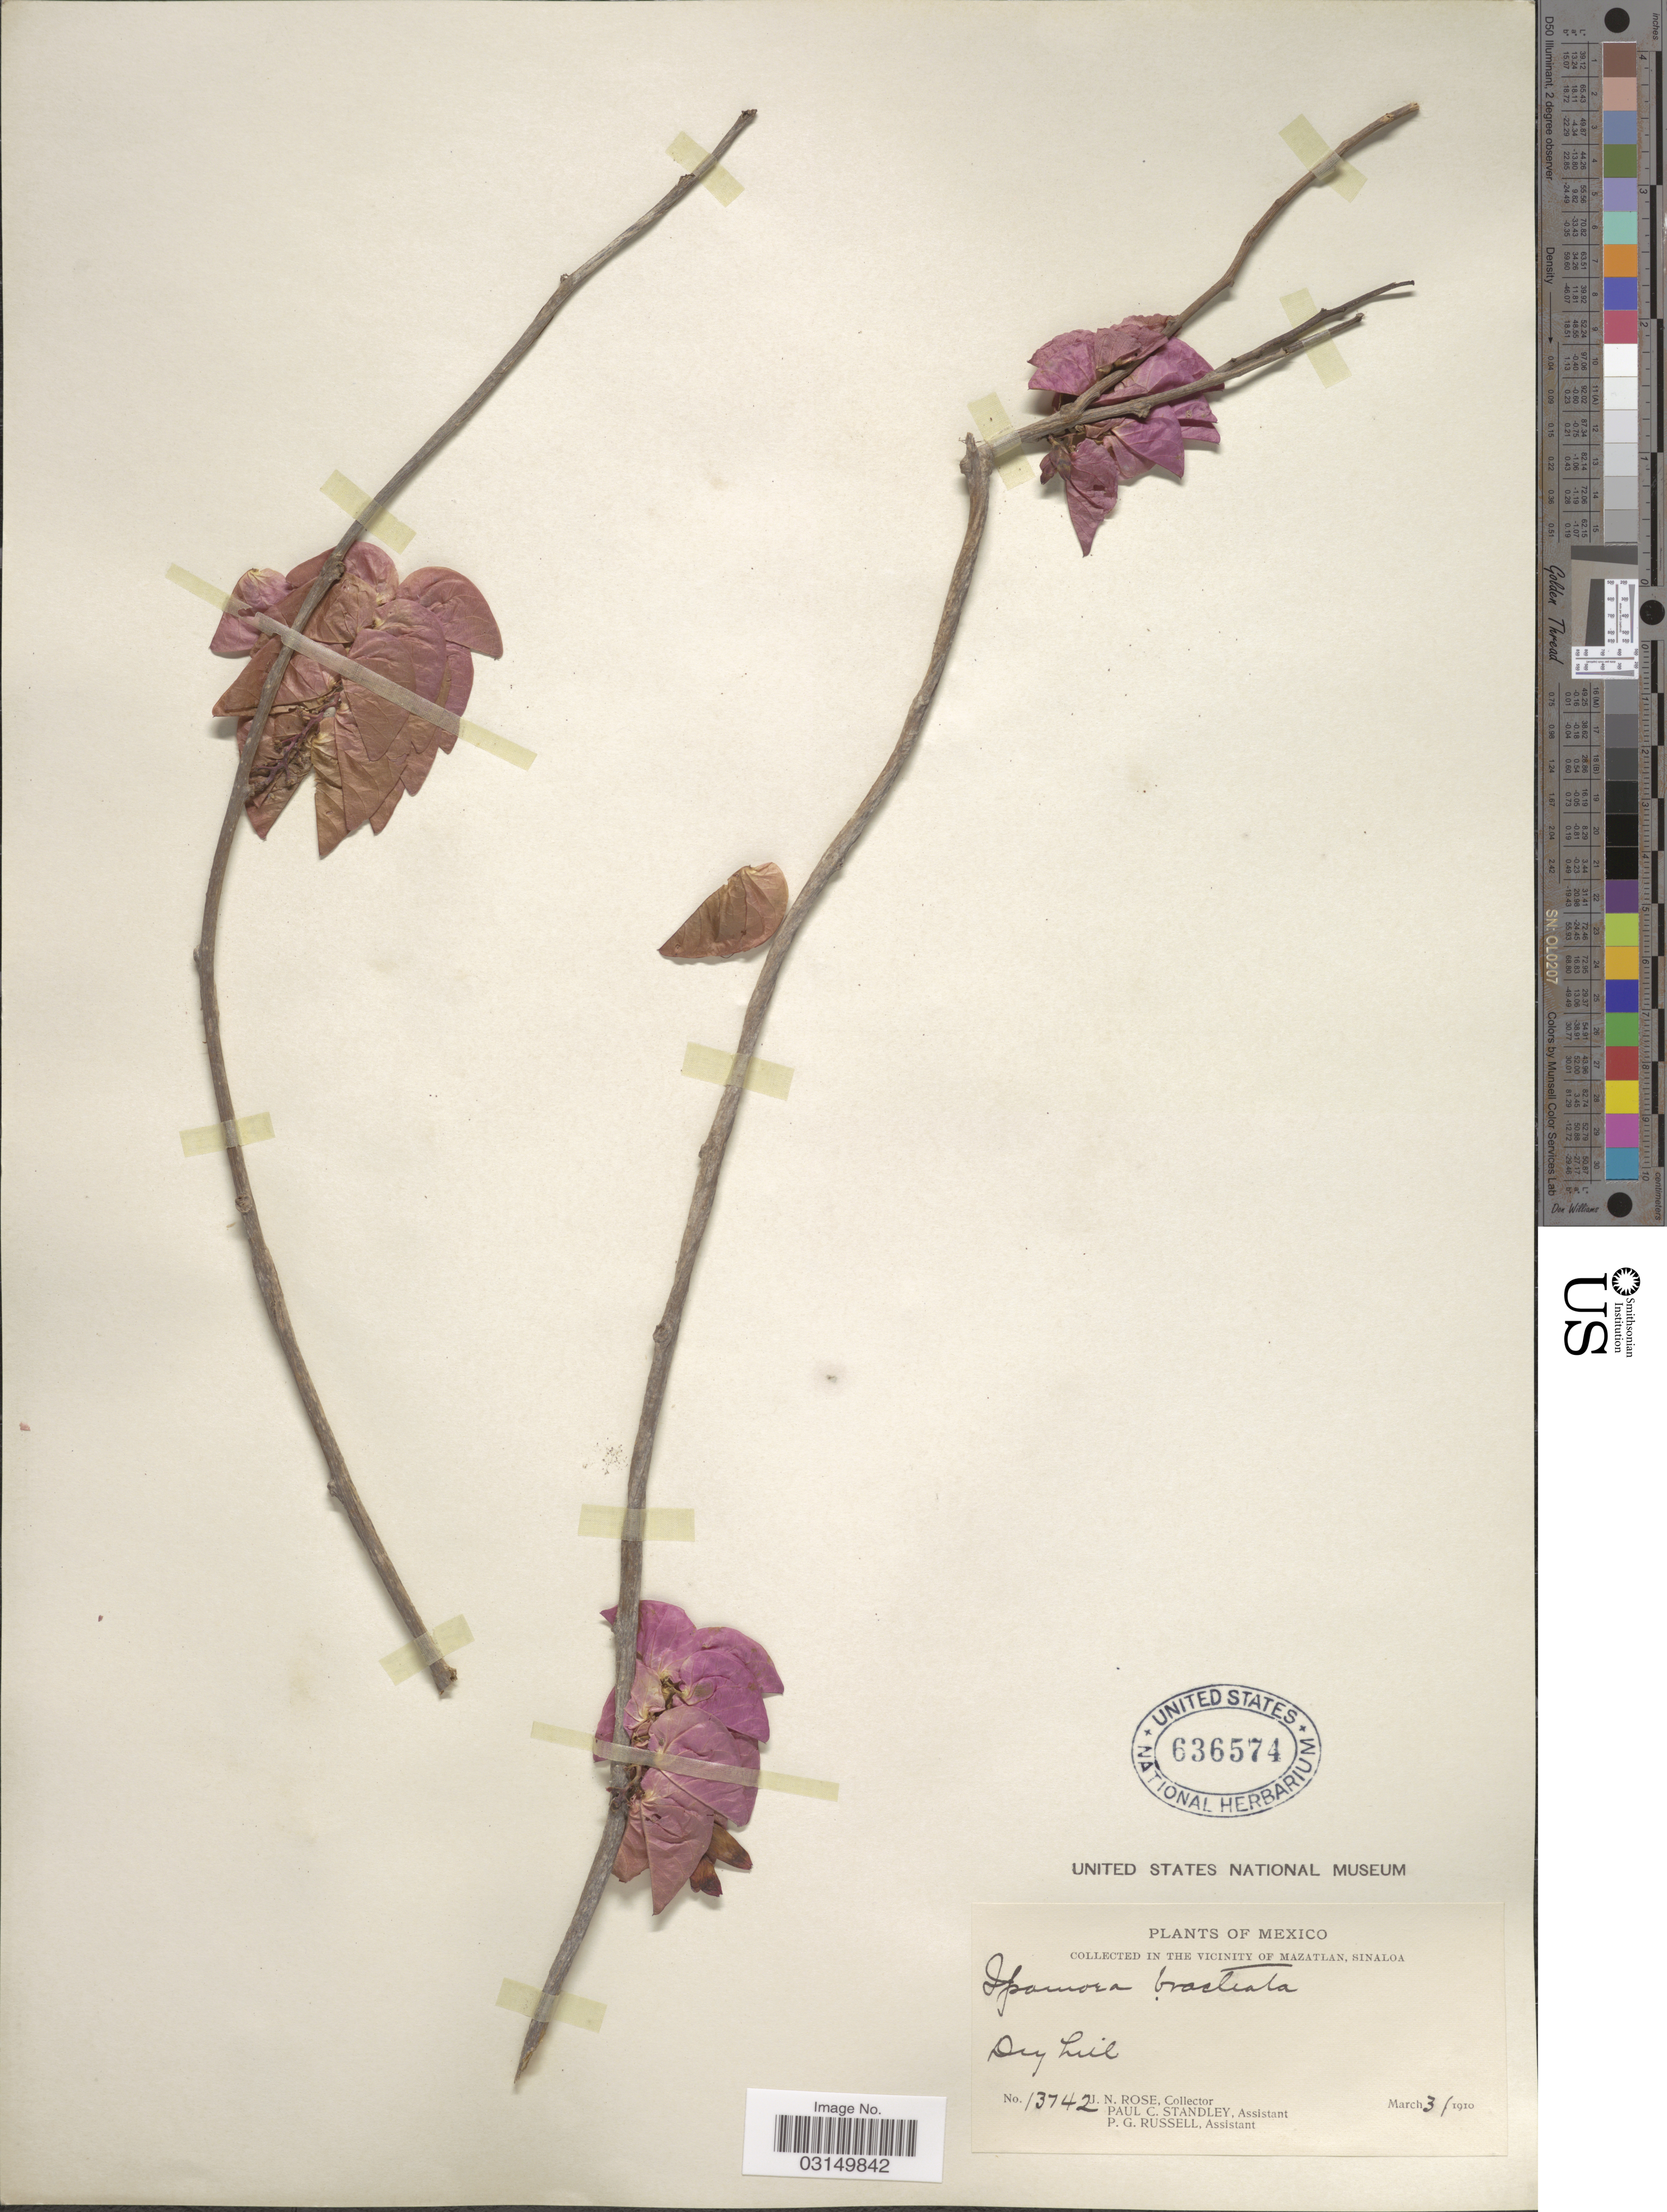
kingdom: Plantae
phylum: Tracheophyta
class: Magnoliopsida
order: Solanales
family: Convolvulaceae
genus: Ipomoea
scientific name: Ipomoea bracteata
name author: Cav.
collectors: J. N. Rose, P. C. Standley & P. G. Russell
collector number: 13742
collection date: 1910-03-31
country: Mexico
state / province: Sinaloa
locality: In The Vicinity of Mazatlan, Sinaloa.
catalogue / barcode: US 636574